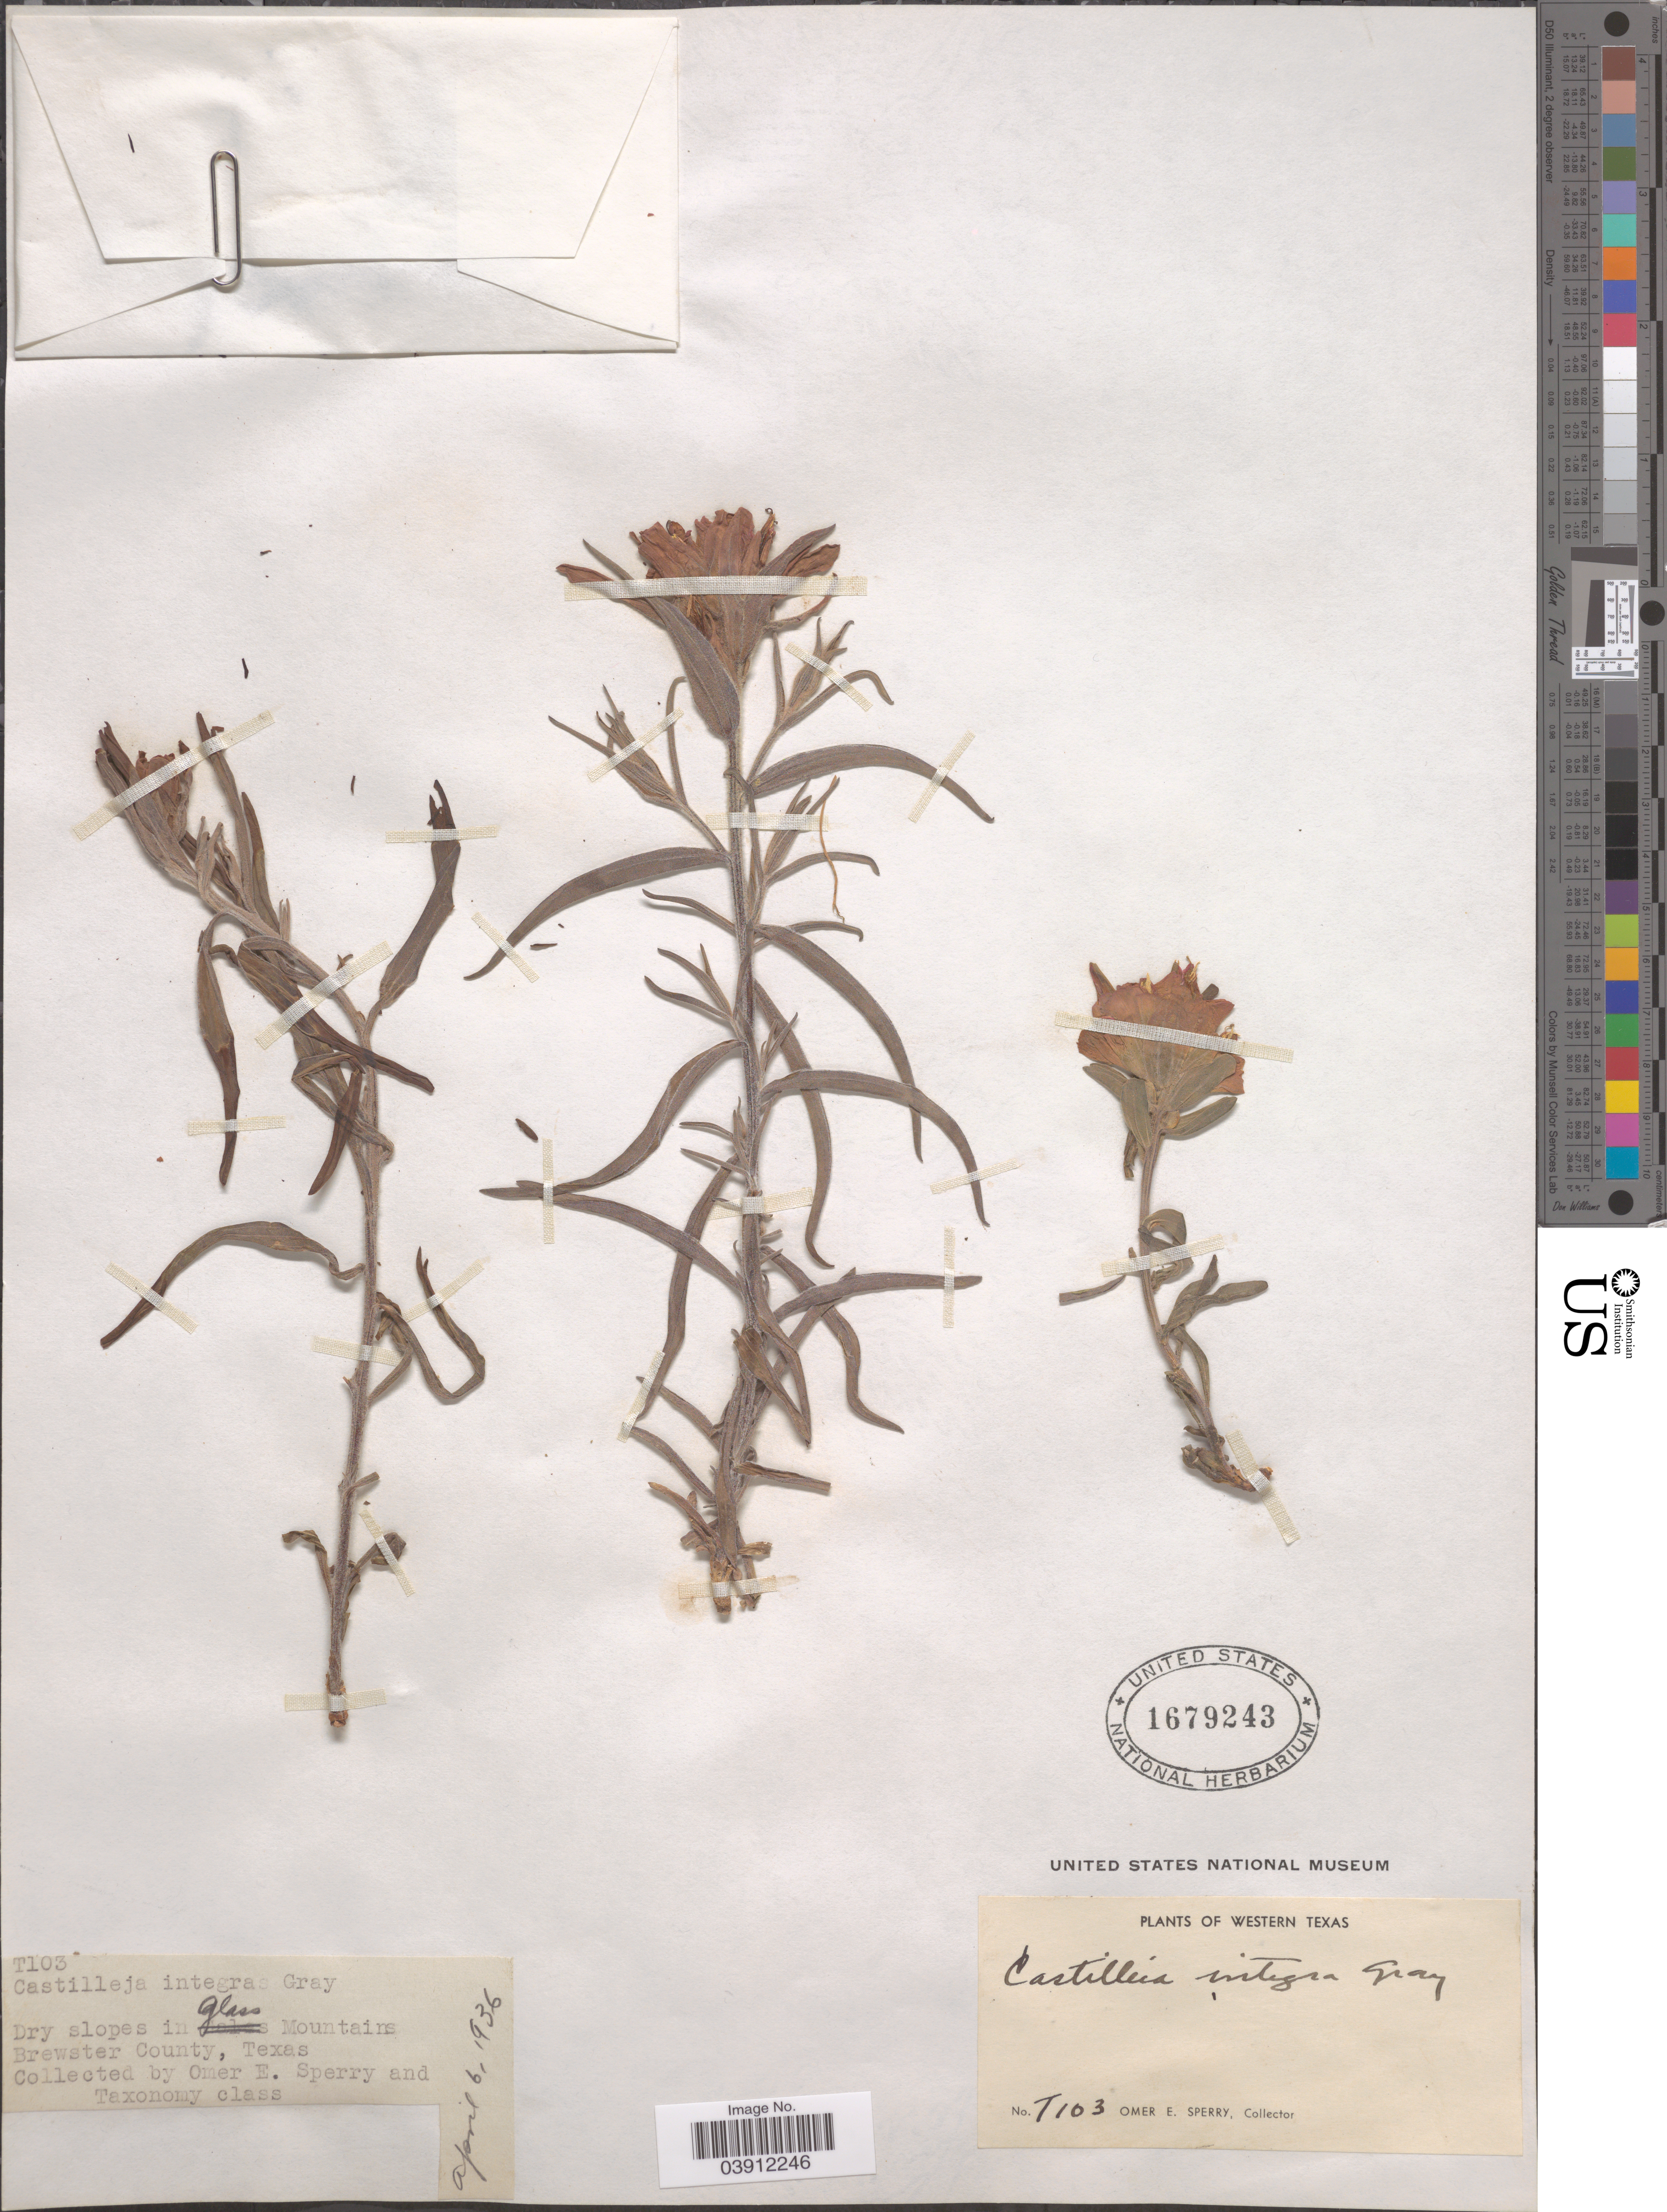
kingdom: Plantae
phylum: Tracheophyta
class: Magnoliopsida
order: Lamiales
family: Orobanchaceae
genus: Castilleja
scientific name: Castilleja integra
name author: A. Gray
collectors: O. E. Sperry & Taxonomy class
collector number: T103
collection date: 1936-04-06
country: United States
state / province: Texas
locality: Western Texas. Dry slopes in Glass Mountains. Brewster County.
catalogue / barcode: US 1679243